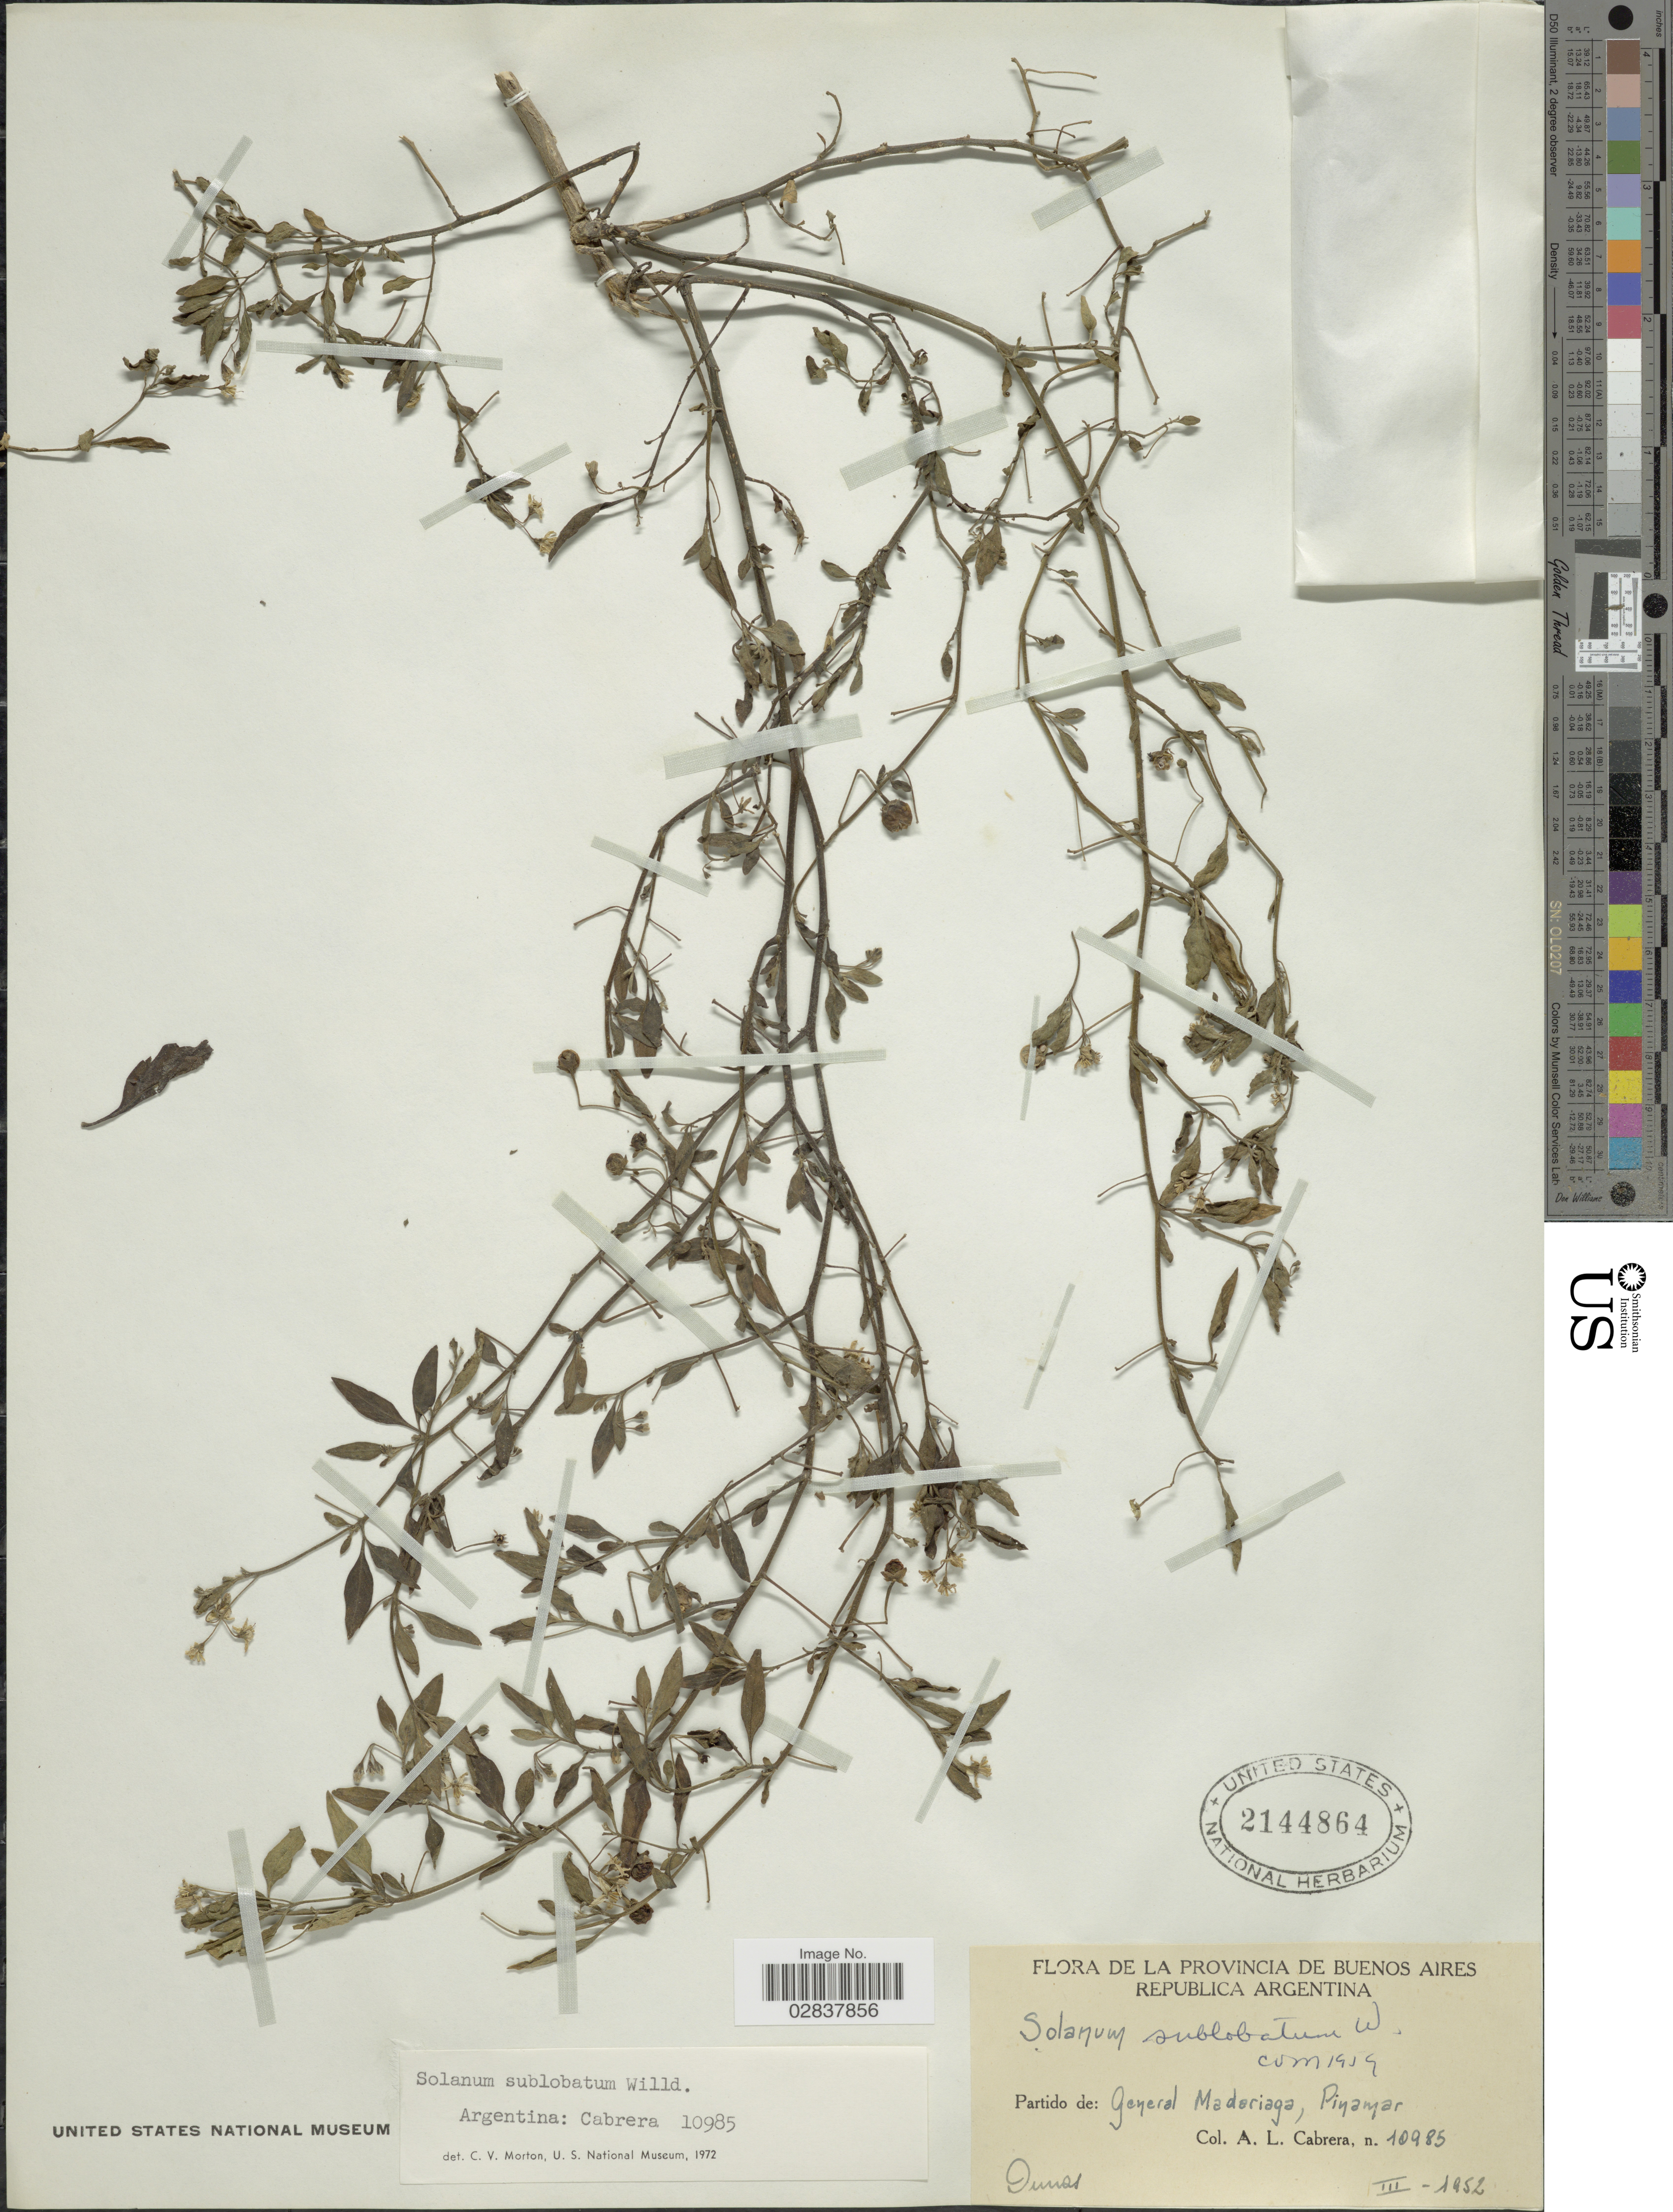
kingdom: Plantae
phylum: Tracheophyta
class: Magnoliopsida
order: Solanales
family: Solanaceae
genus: Solanum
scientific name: Solanum sublobatum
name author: Roem. & Schult.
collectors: A. L. Cabrera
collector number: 10985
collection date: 1952-03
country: Argentina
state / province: Buenos Aires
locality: Partido de General Madariaga, Pinamar.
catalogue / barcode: US 2144864